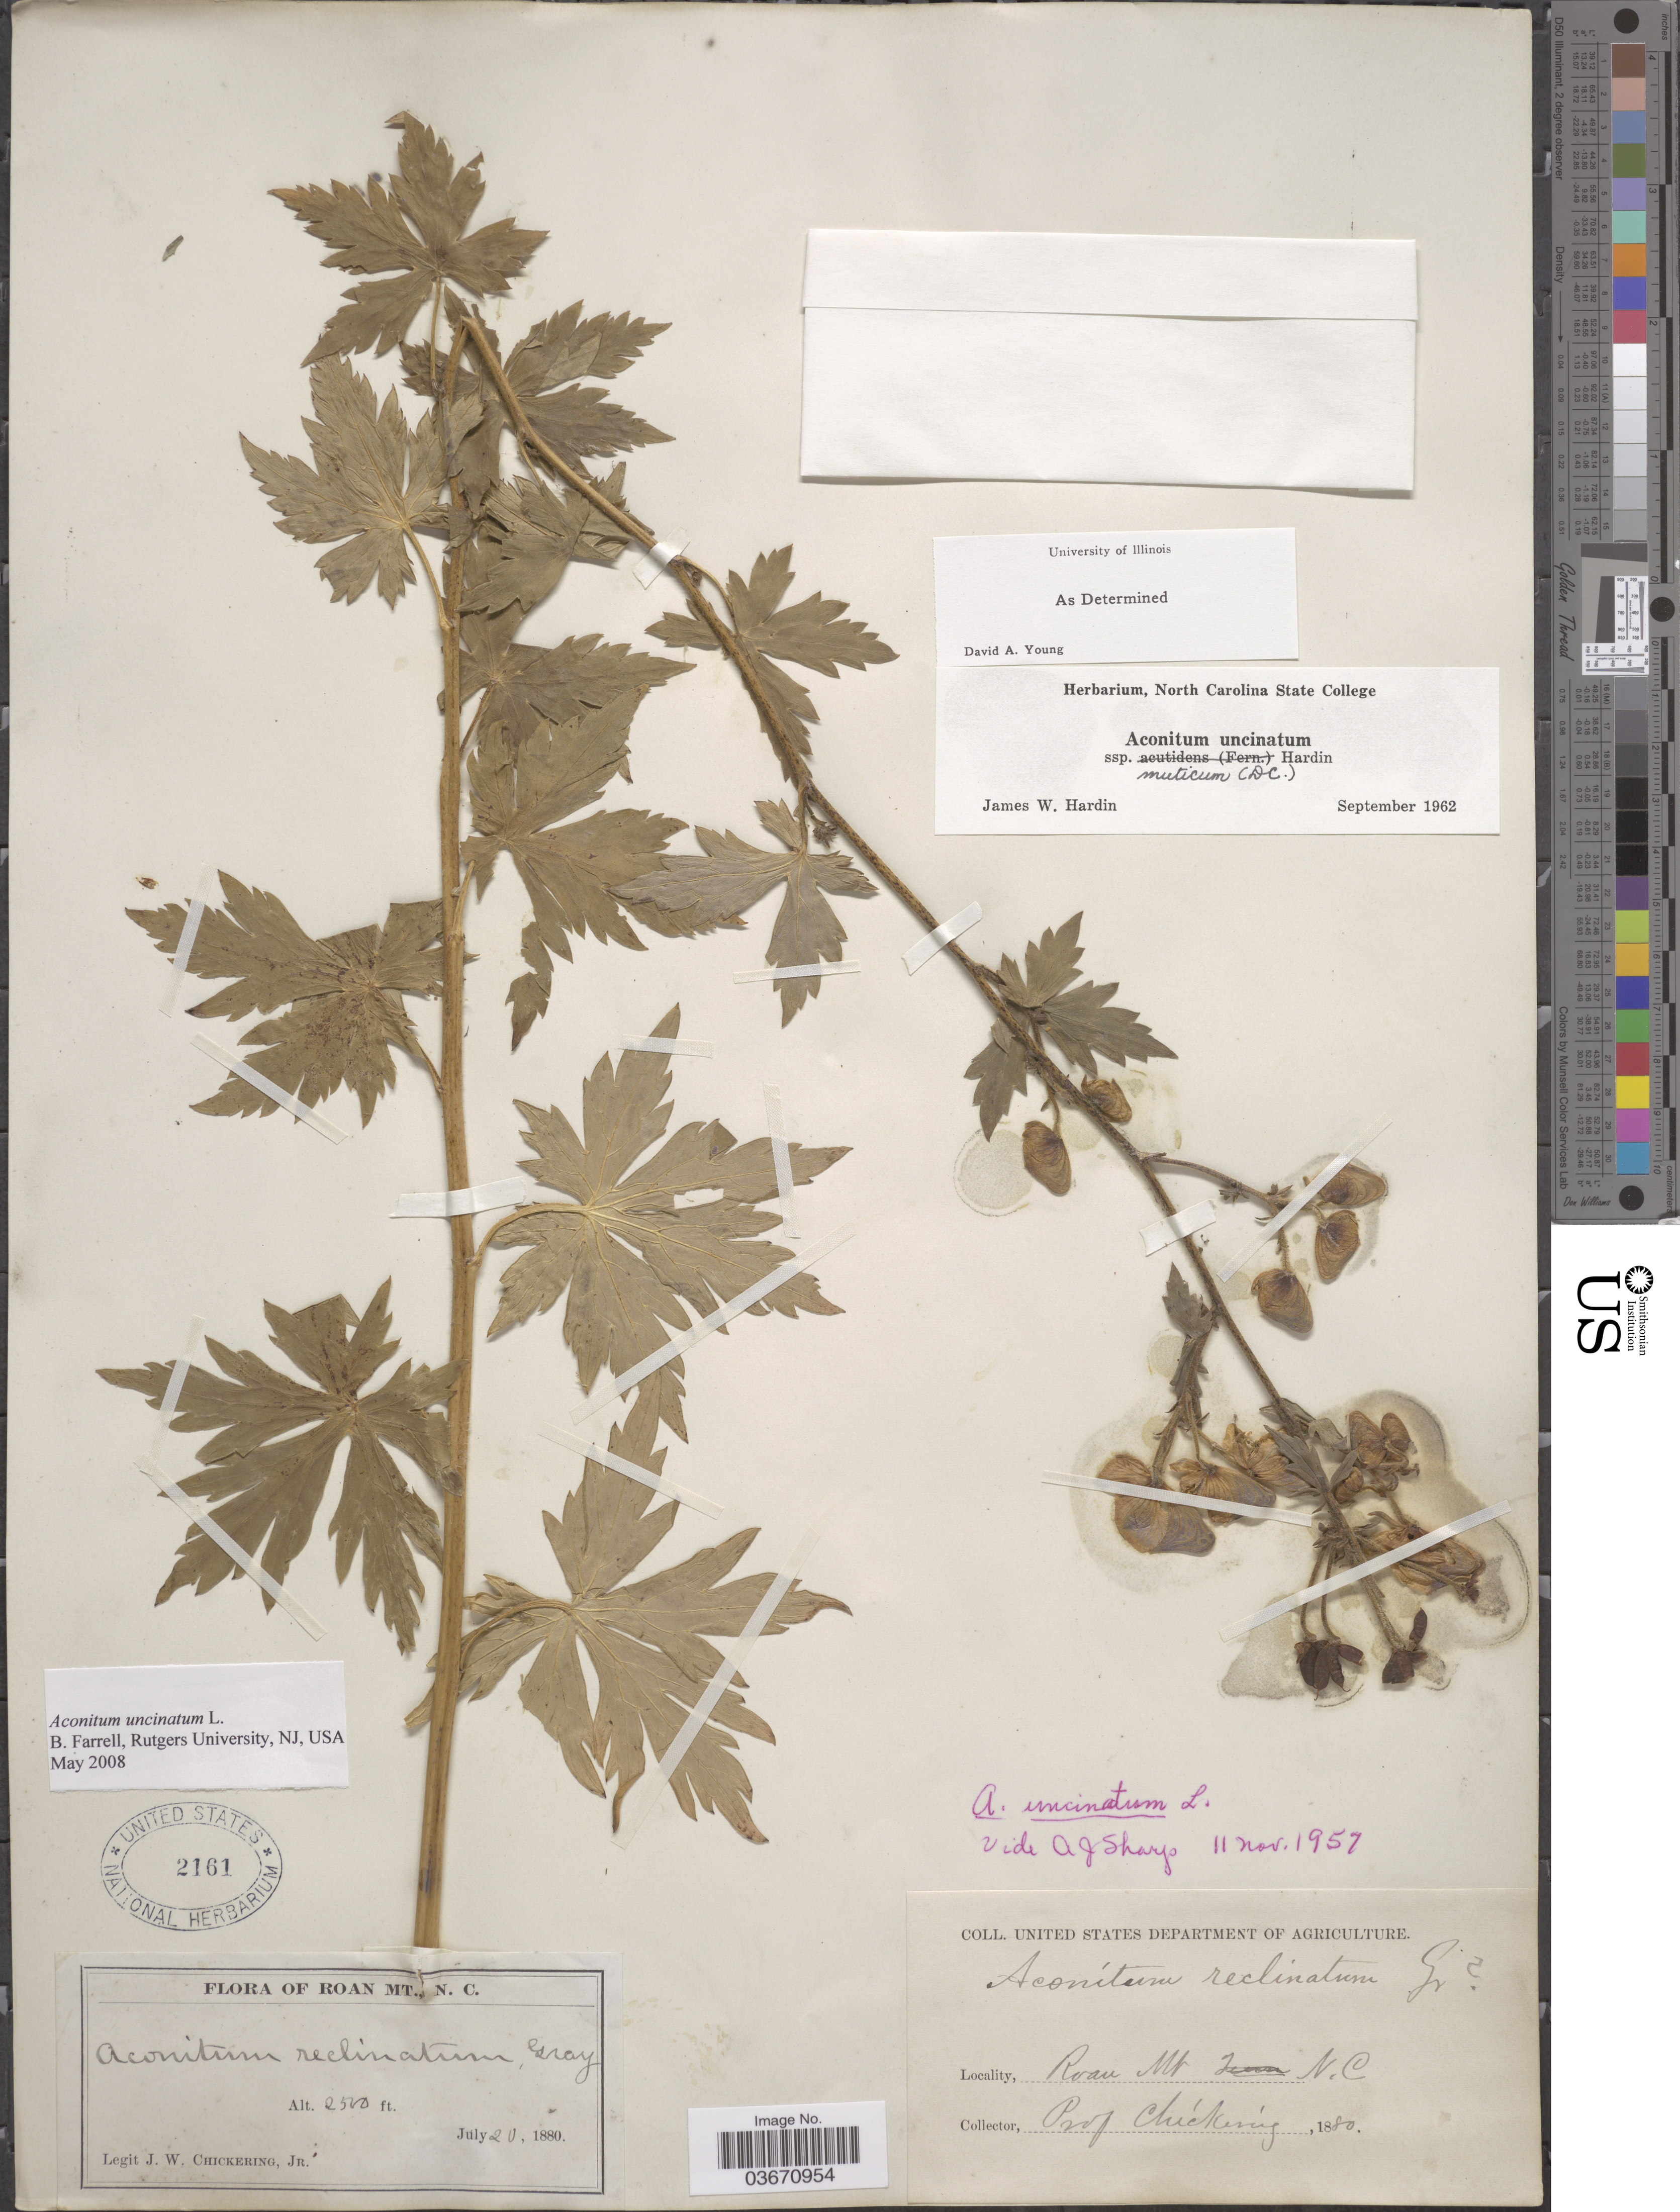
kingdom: Plantae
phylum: Tracheophyta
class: Magnoliopsida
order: Ranunculales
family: Ranunculaceae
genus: Aconitum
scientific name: Aconitum uncinatum subsp. muticum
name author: (DC.) Hardin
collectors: J. W. Chickering Jr.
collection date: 1880-07-20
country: United States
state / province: North Carolina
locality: Roan Mt.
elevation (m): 762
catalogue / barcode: US 2161